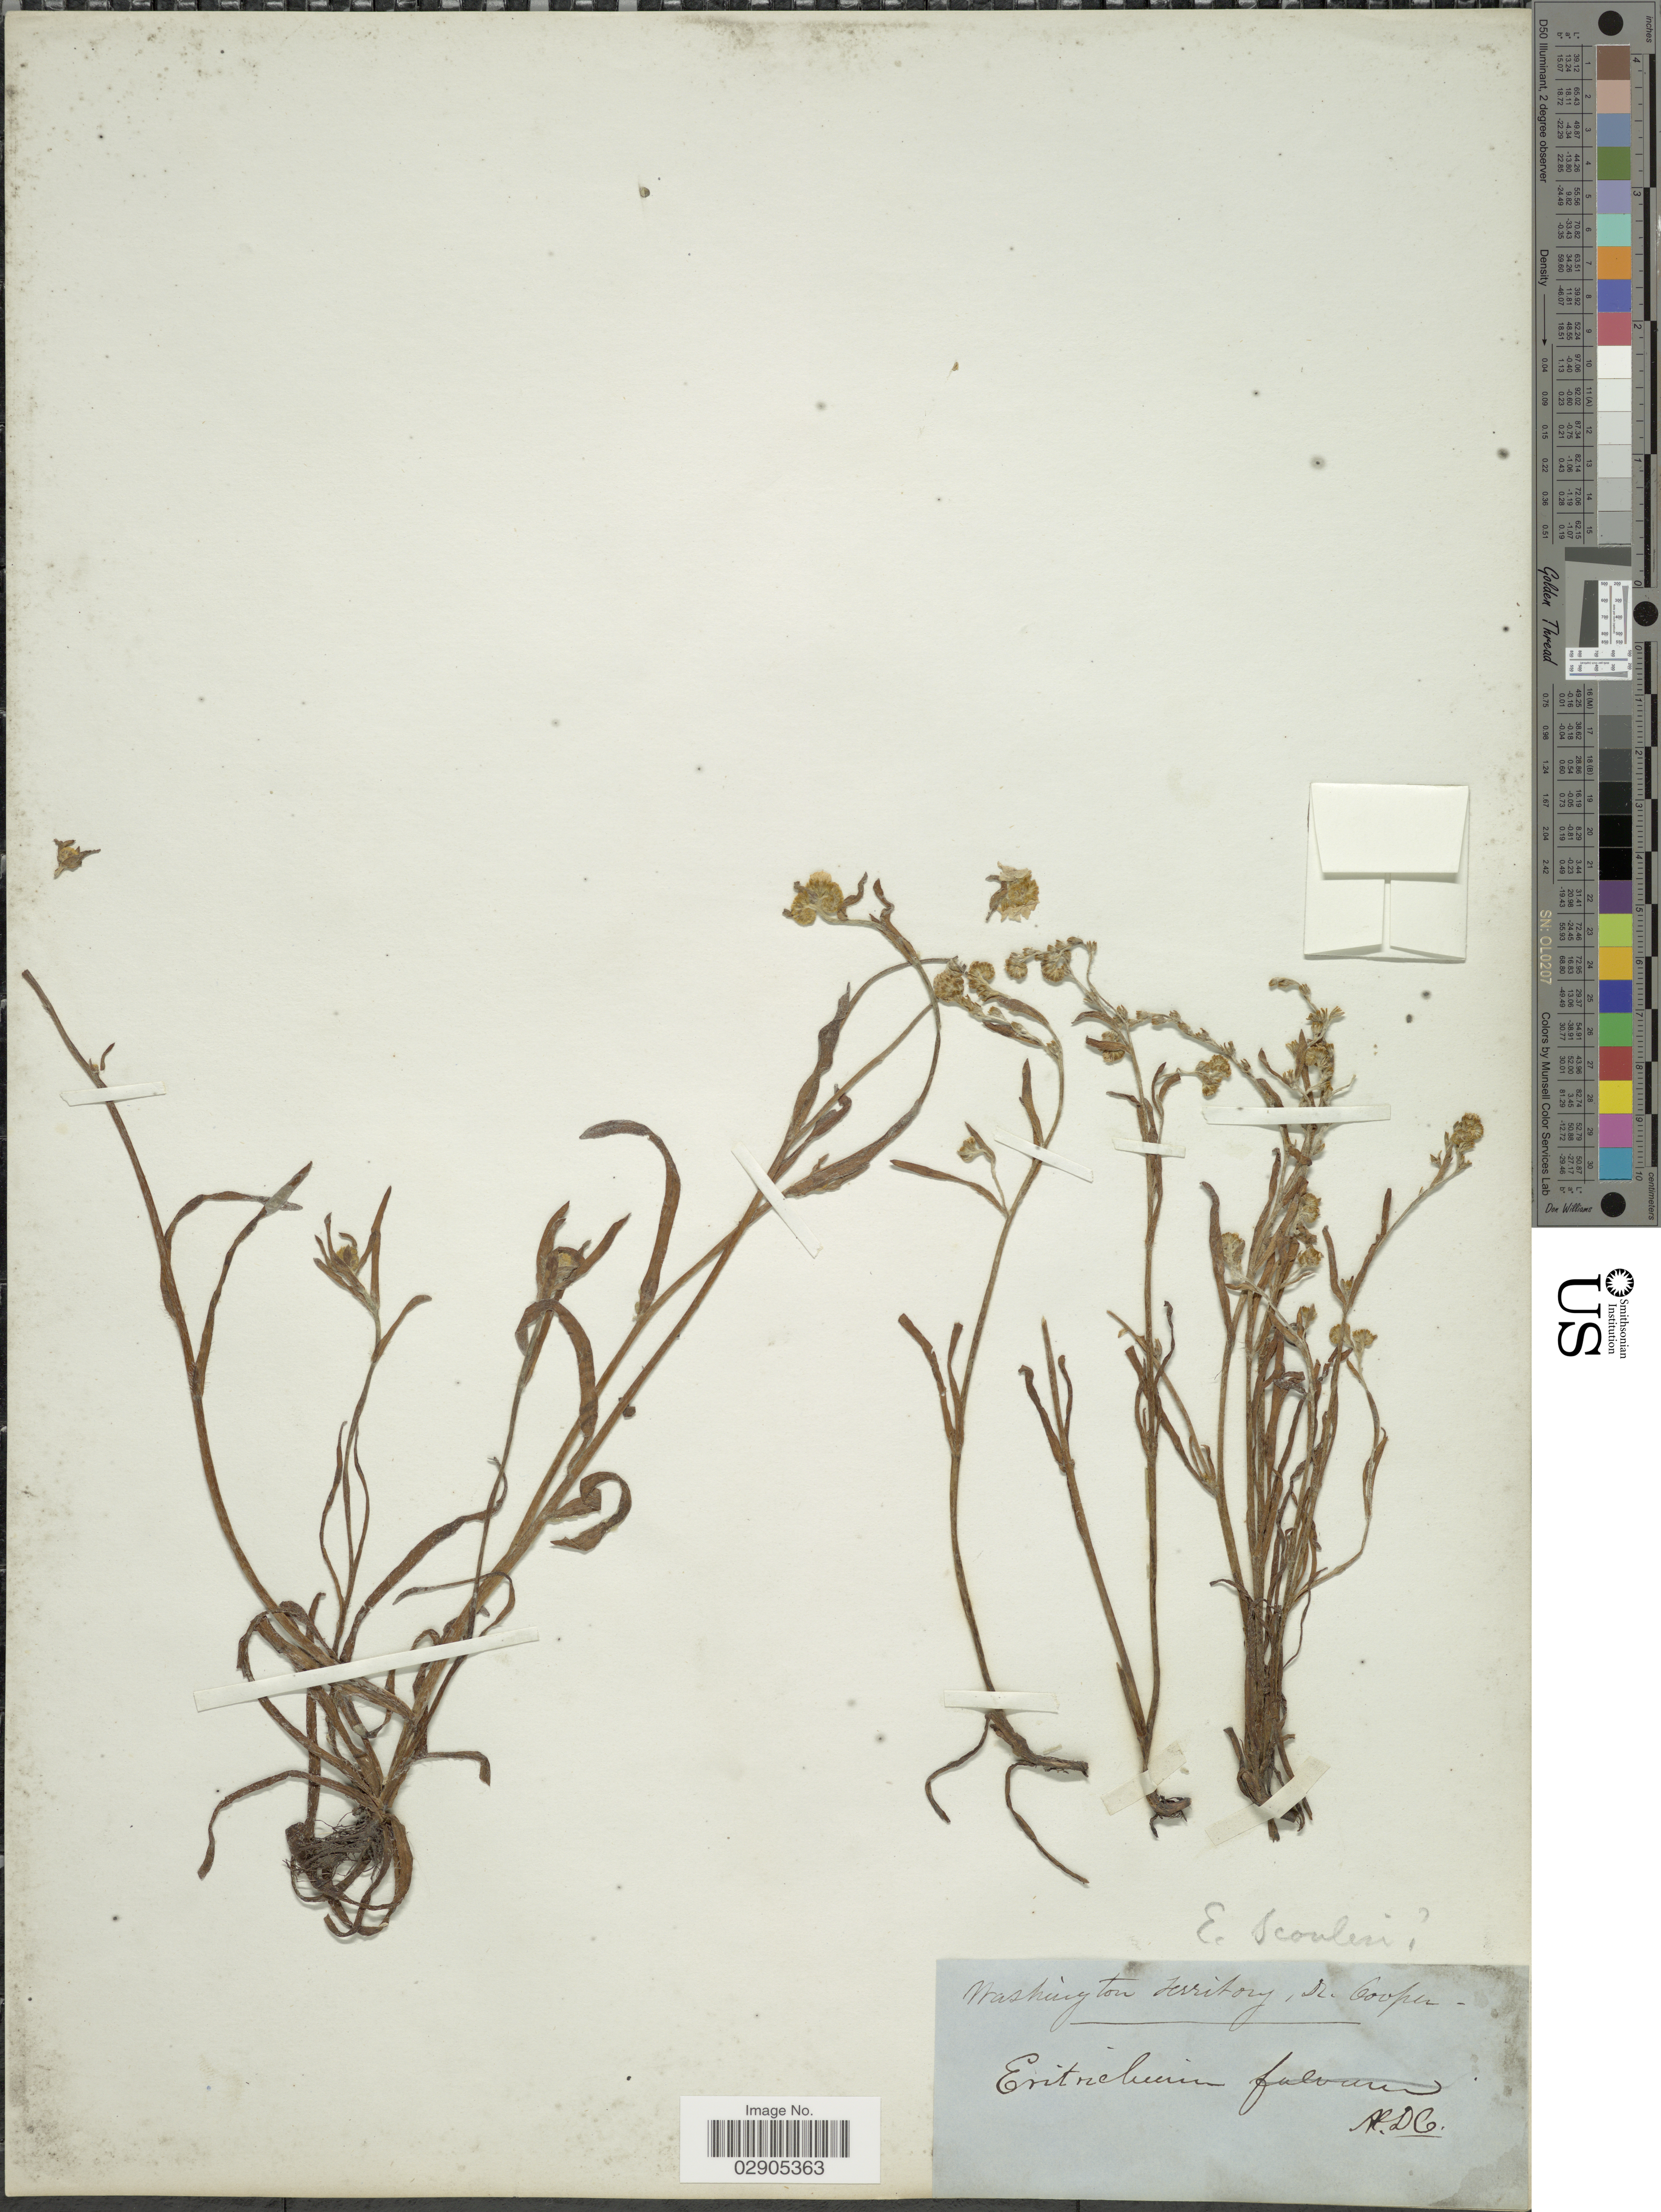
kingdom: Plantae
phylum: Tracheophyta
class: Magnoliopsida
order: Boraginales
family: Boraginaceae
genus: Allocarya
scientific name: Allocarya scouleri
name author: (Hook. & Arn.) S.W. Greene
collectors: -- Cooper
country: United States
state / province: Washington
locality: Washington Territory.